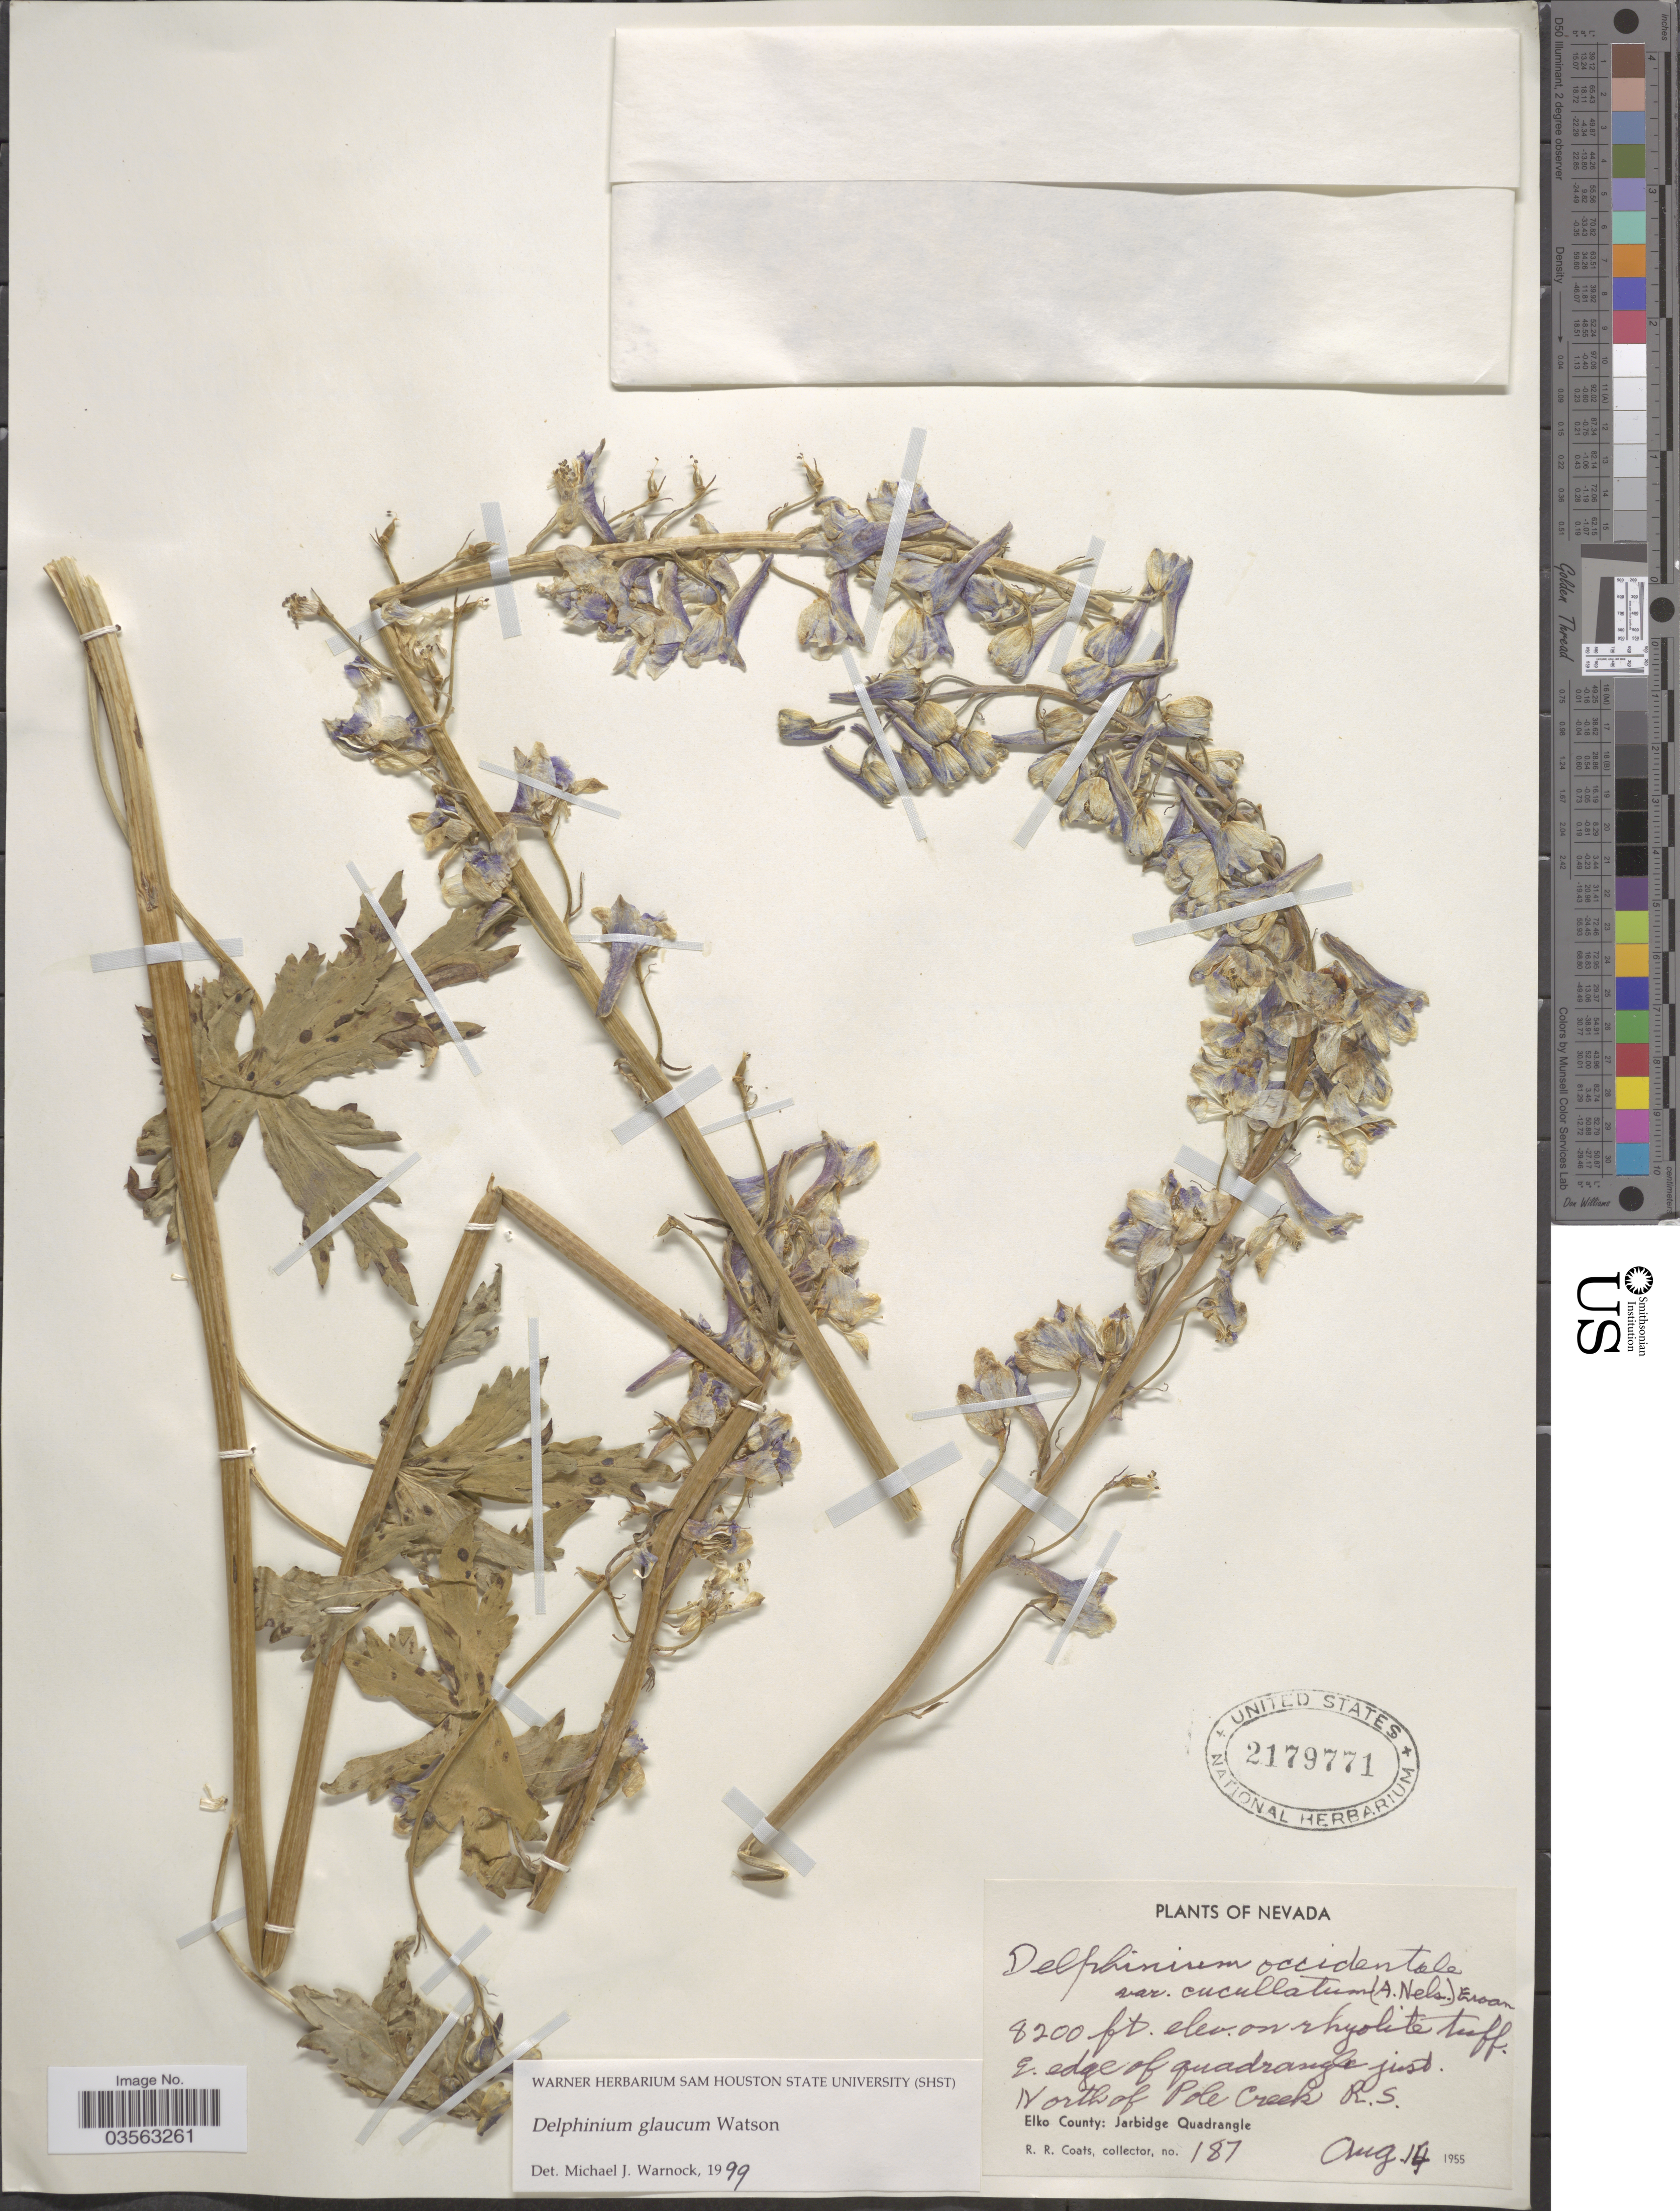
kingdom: Plantae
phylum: Tracheophyta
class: Magnoliopsida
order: Ranunculales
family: Ranunculaceae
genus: Delphinium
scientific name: Delphinium glaucum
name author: S. Watson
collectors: R. Coats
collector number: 187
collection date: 1955-08-14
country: United States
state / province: Nevada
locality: E. edge of quadrangle just North of Pole Creek R.S. Elko County: Jarbridge Quadrangle.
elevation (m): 2499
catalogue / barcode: US 2179771